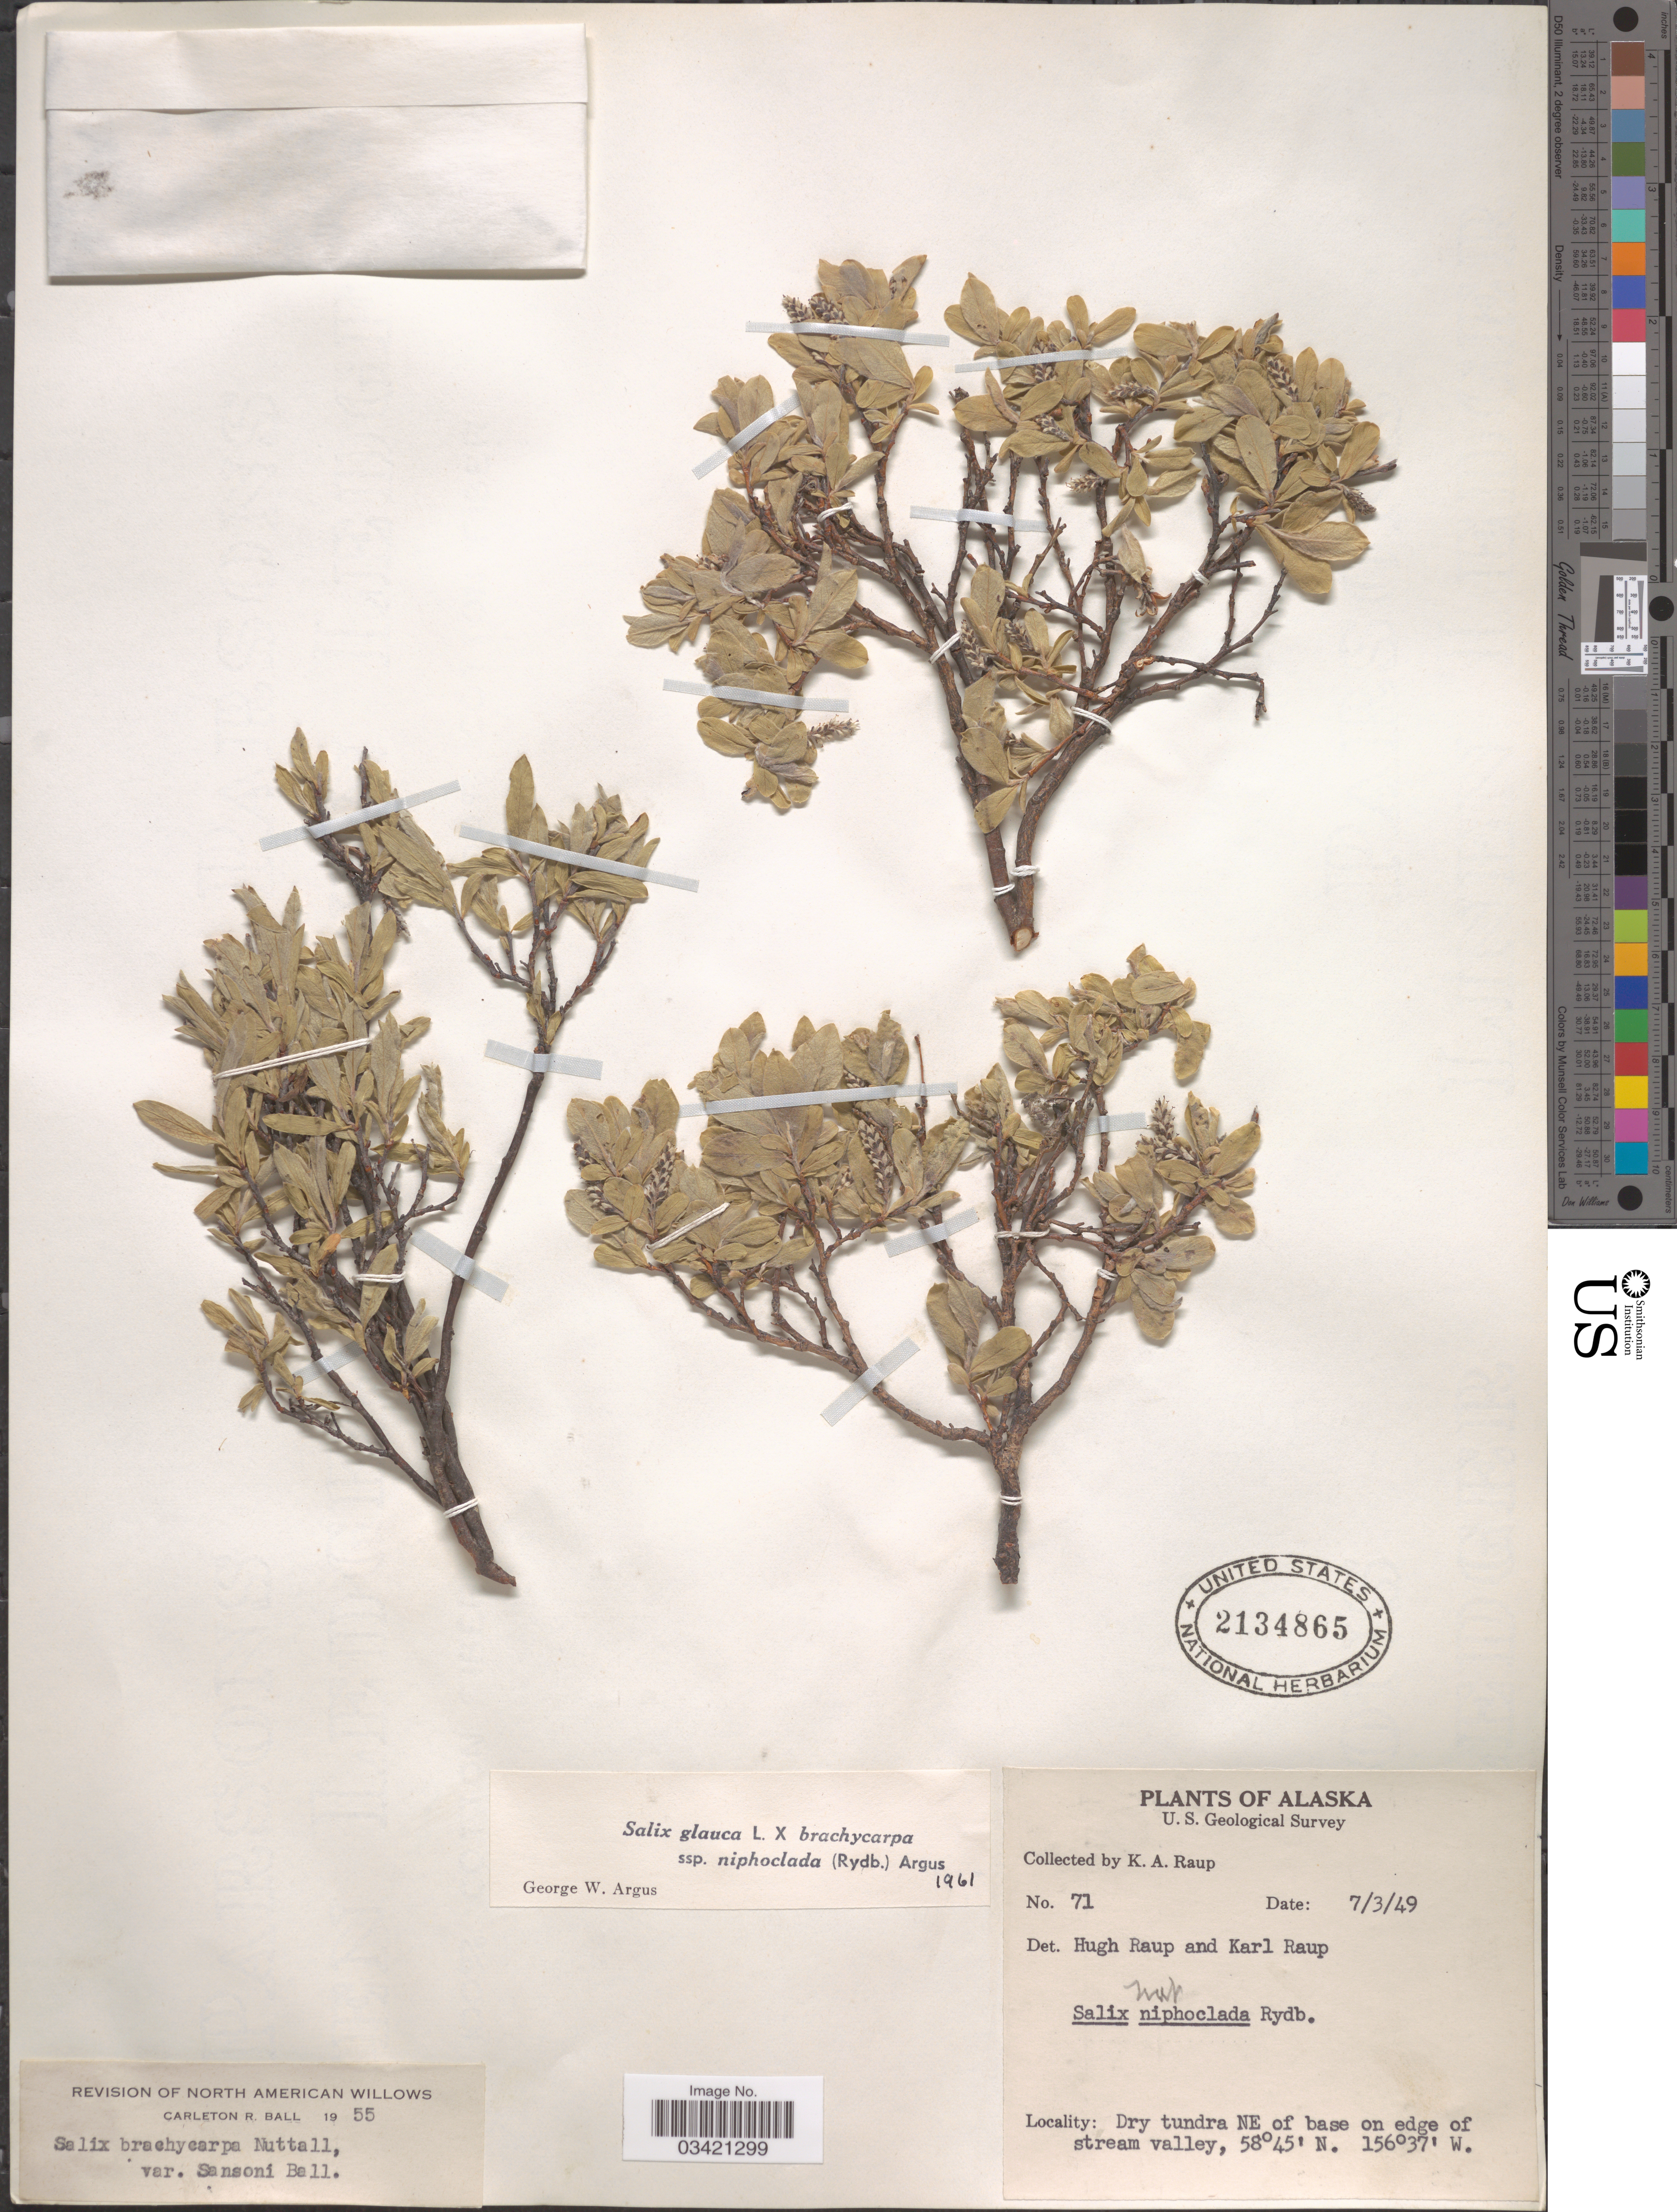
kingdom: Plantae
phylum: Tracheophyta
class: Magnoliopsida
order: Malpighiales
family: Salicaceae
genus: Salix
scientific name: Salix glauca x S. brachycarpa subsp. niphoclada (Rydb.) Argus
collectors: K. Raup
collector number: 71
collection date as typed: Transcribed d/m/y: 3/7/49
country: United States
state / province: Alaska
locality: Dry tundra NE of base on edge of stream valley.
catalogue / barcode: US 2134865